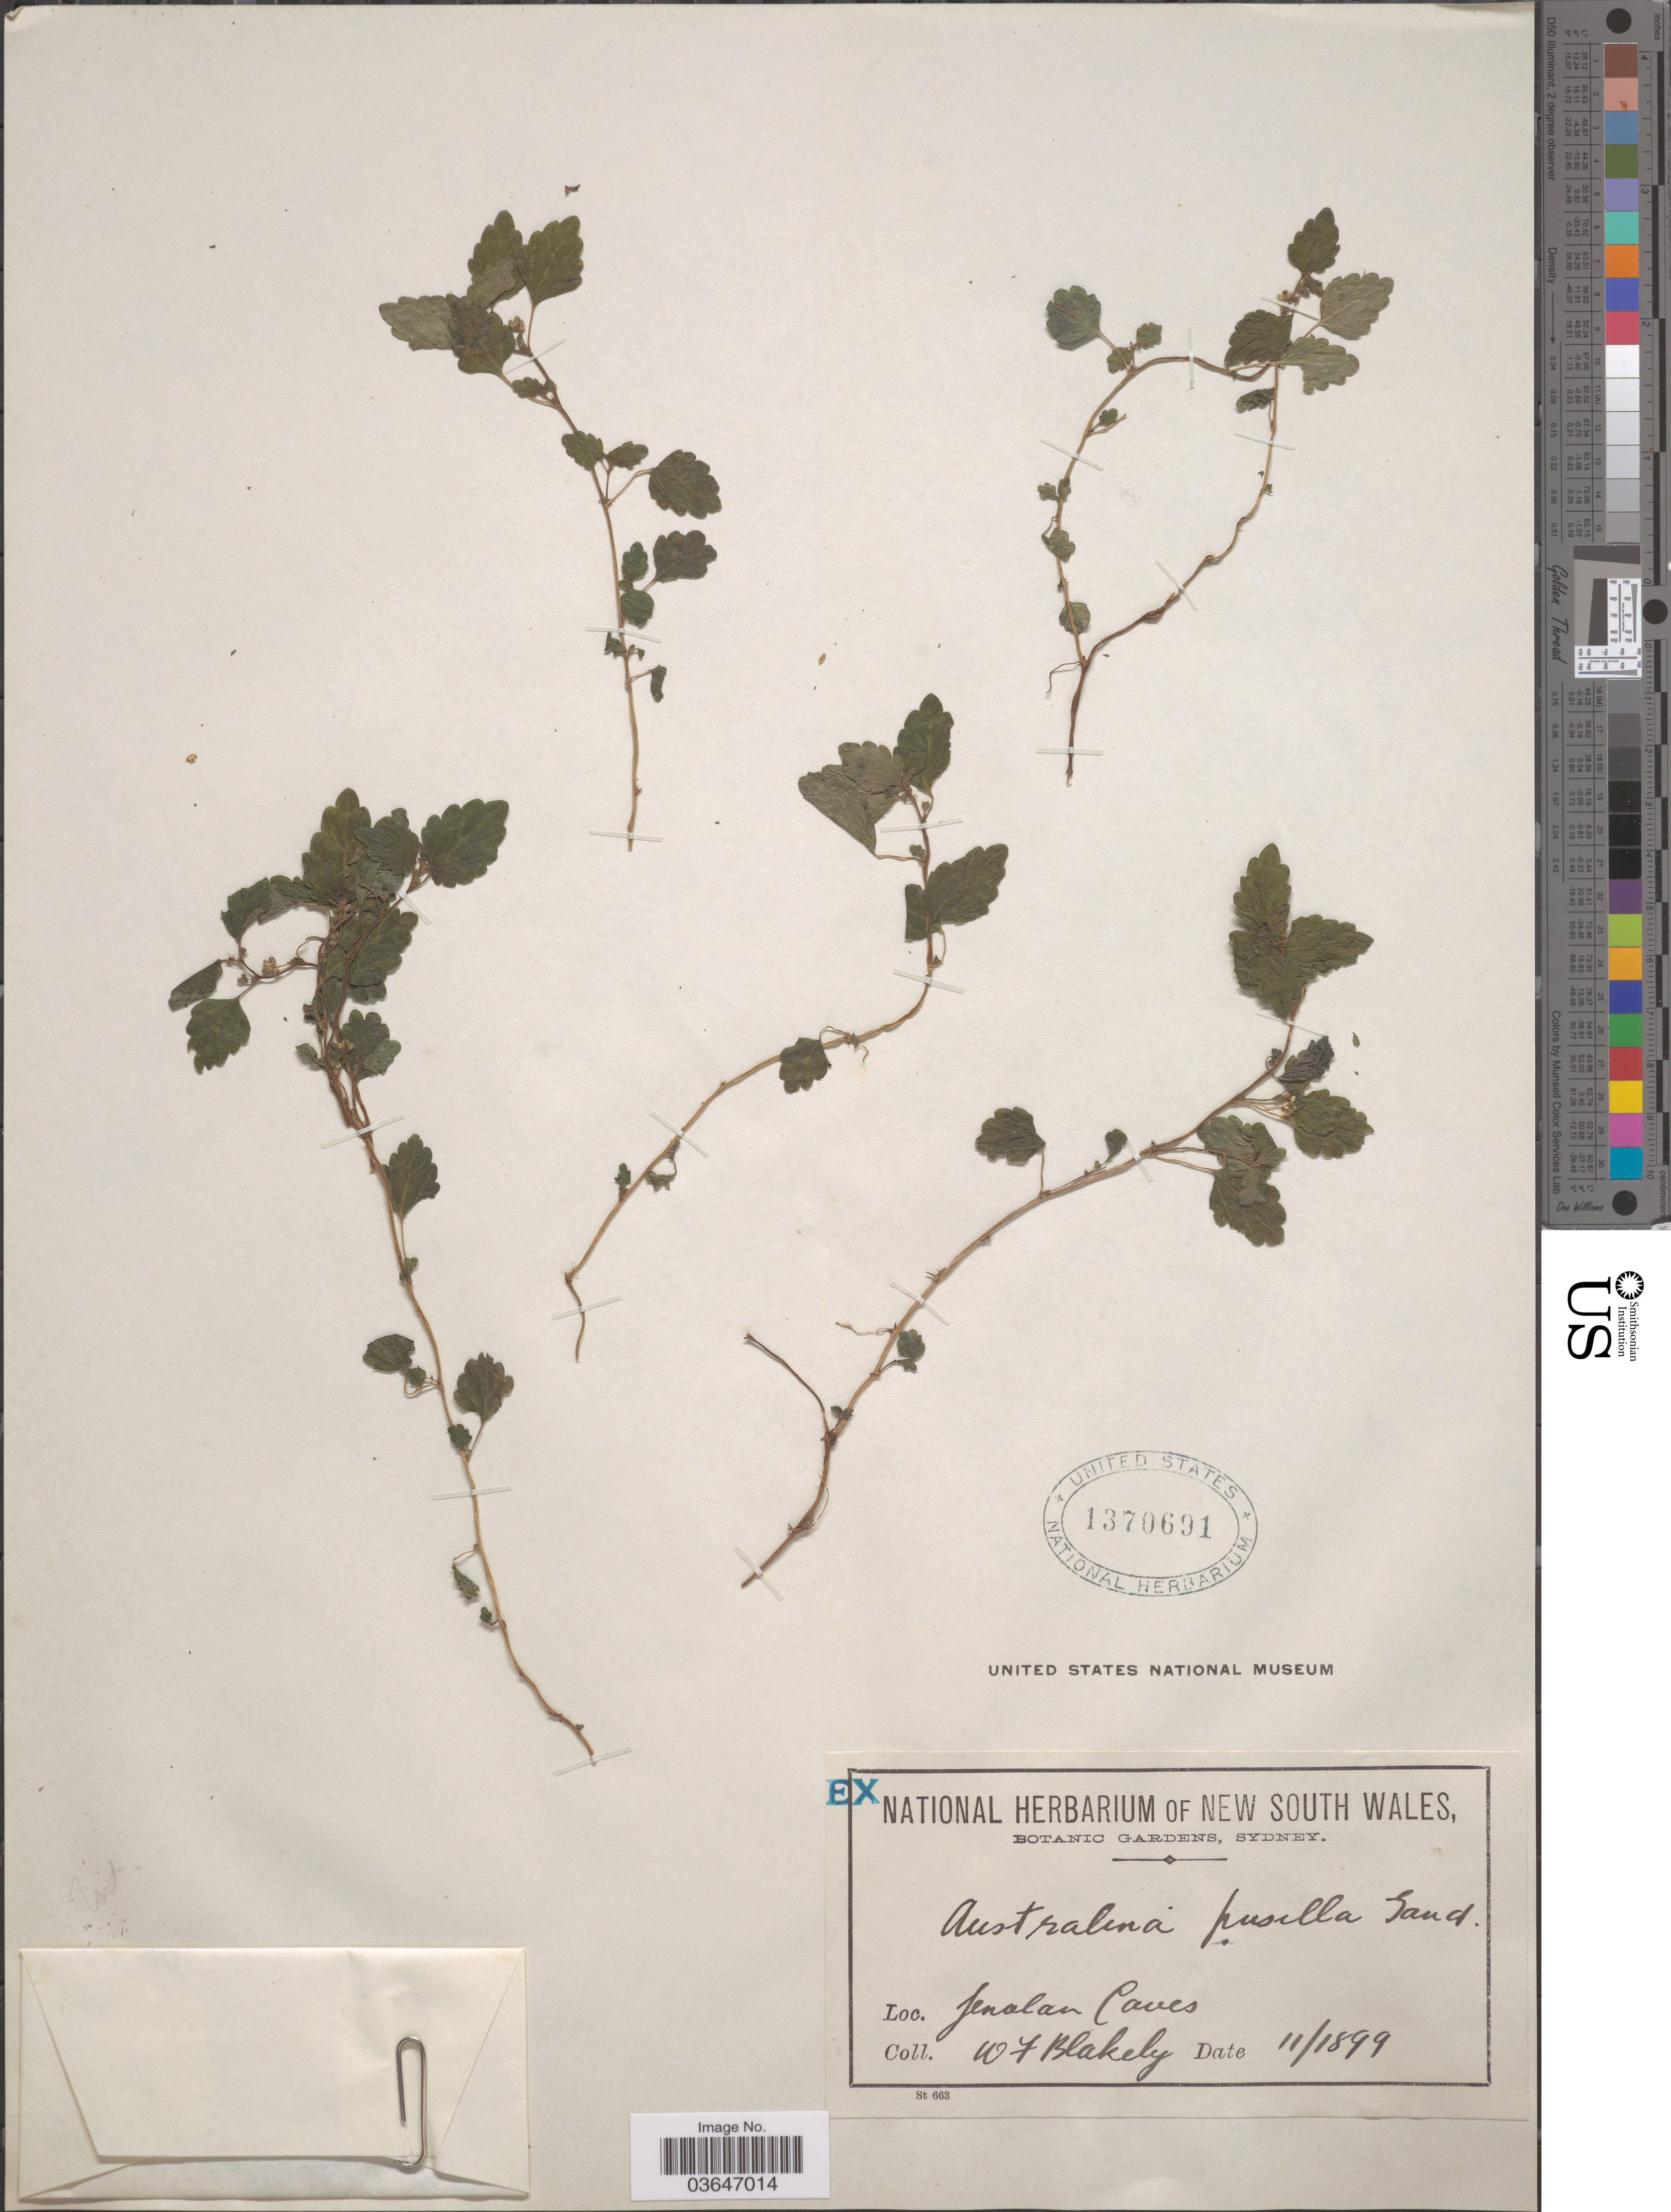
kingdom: Plantae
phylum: Tracheophyta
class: Magnoliopsida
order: Rosales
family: Urticaceae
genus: Australina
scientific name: Australina pusilla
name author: (Poir.) Gaudich.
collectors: W. Blakely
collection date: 1899-11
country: Australia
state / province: New South Wales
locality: Jenolan Caves.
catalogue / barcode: US 1370691